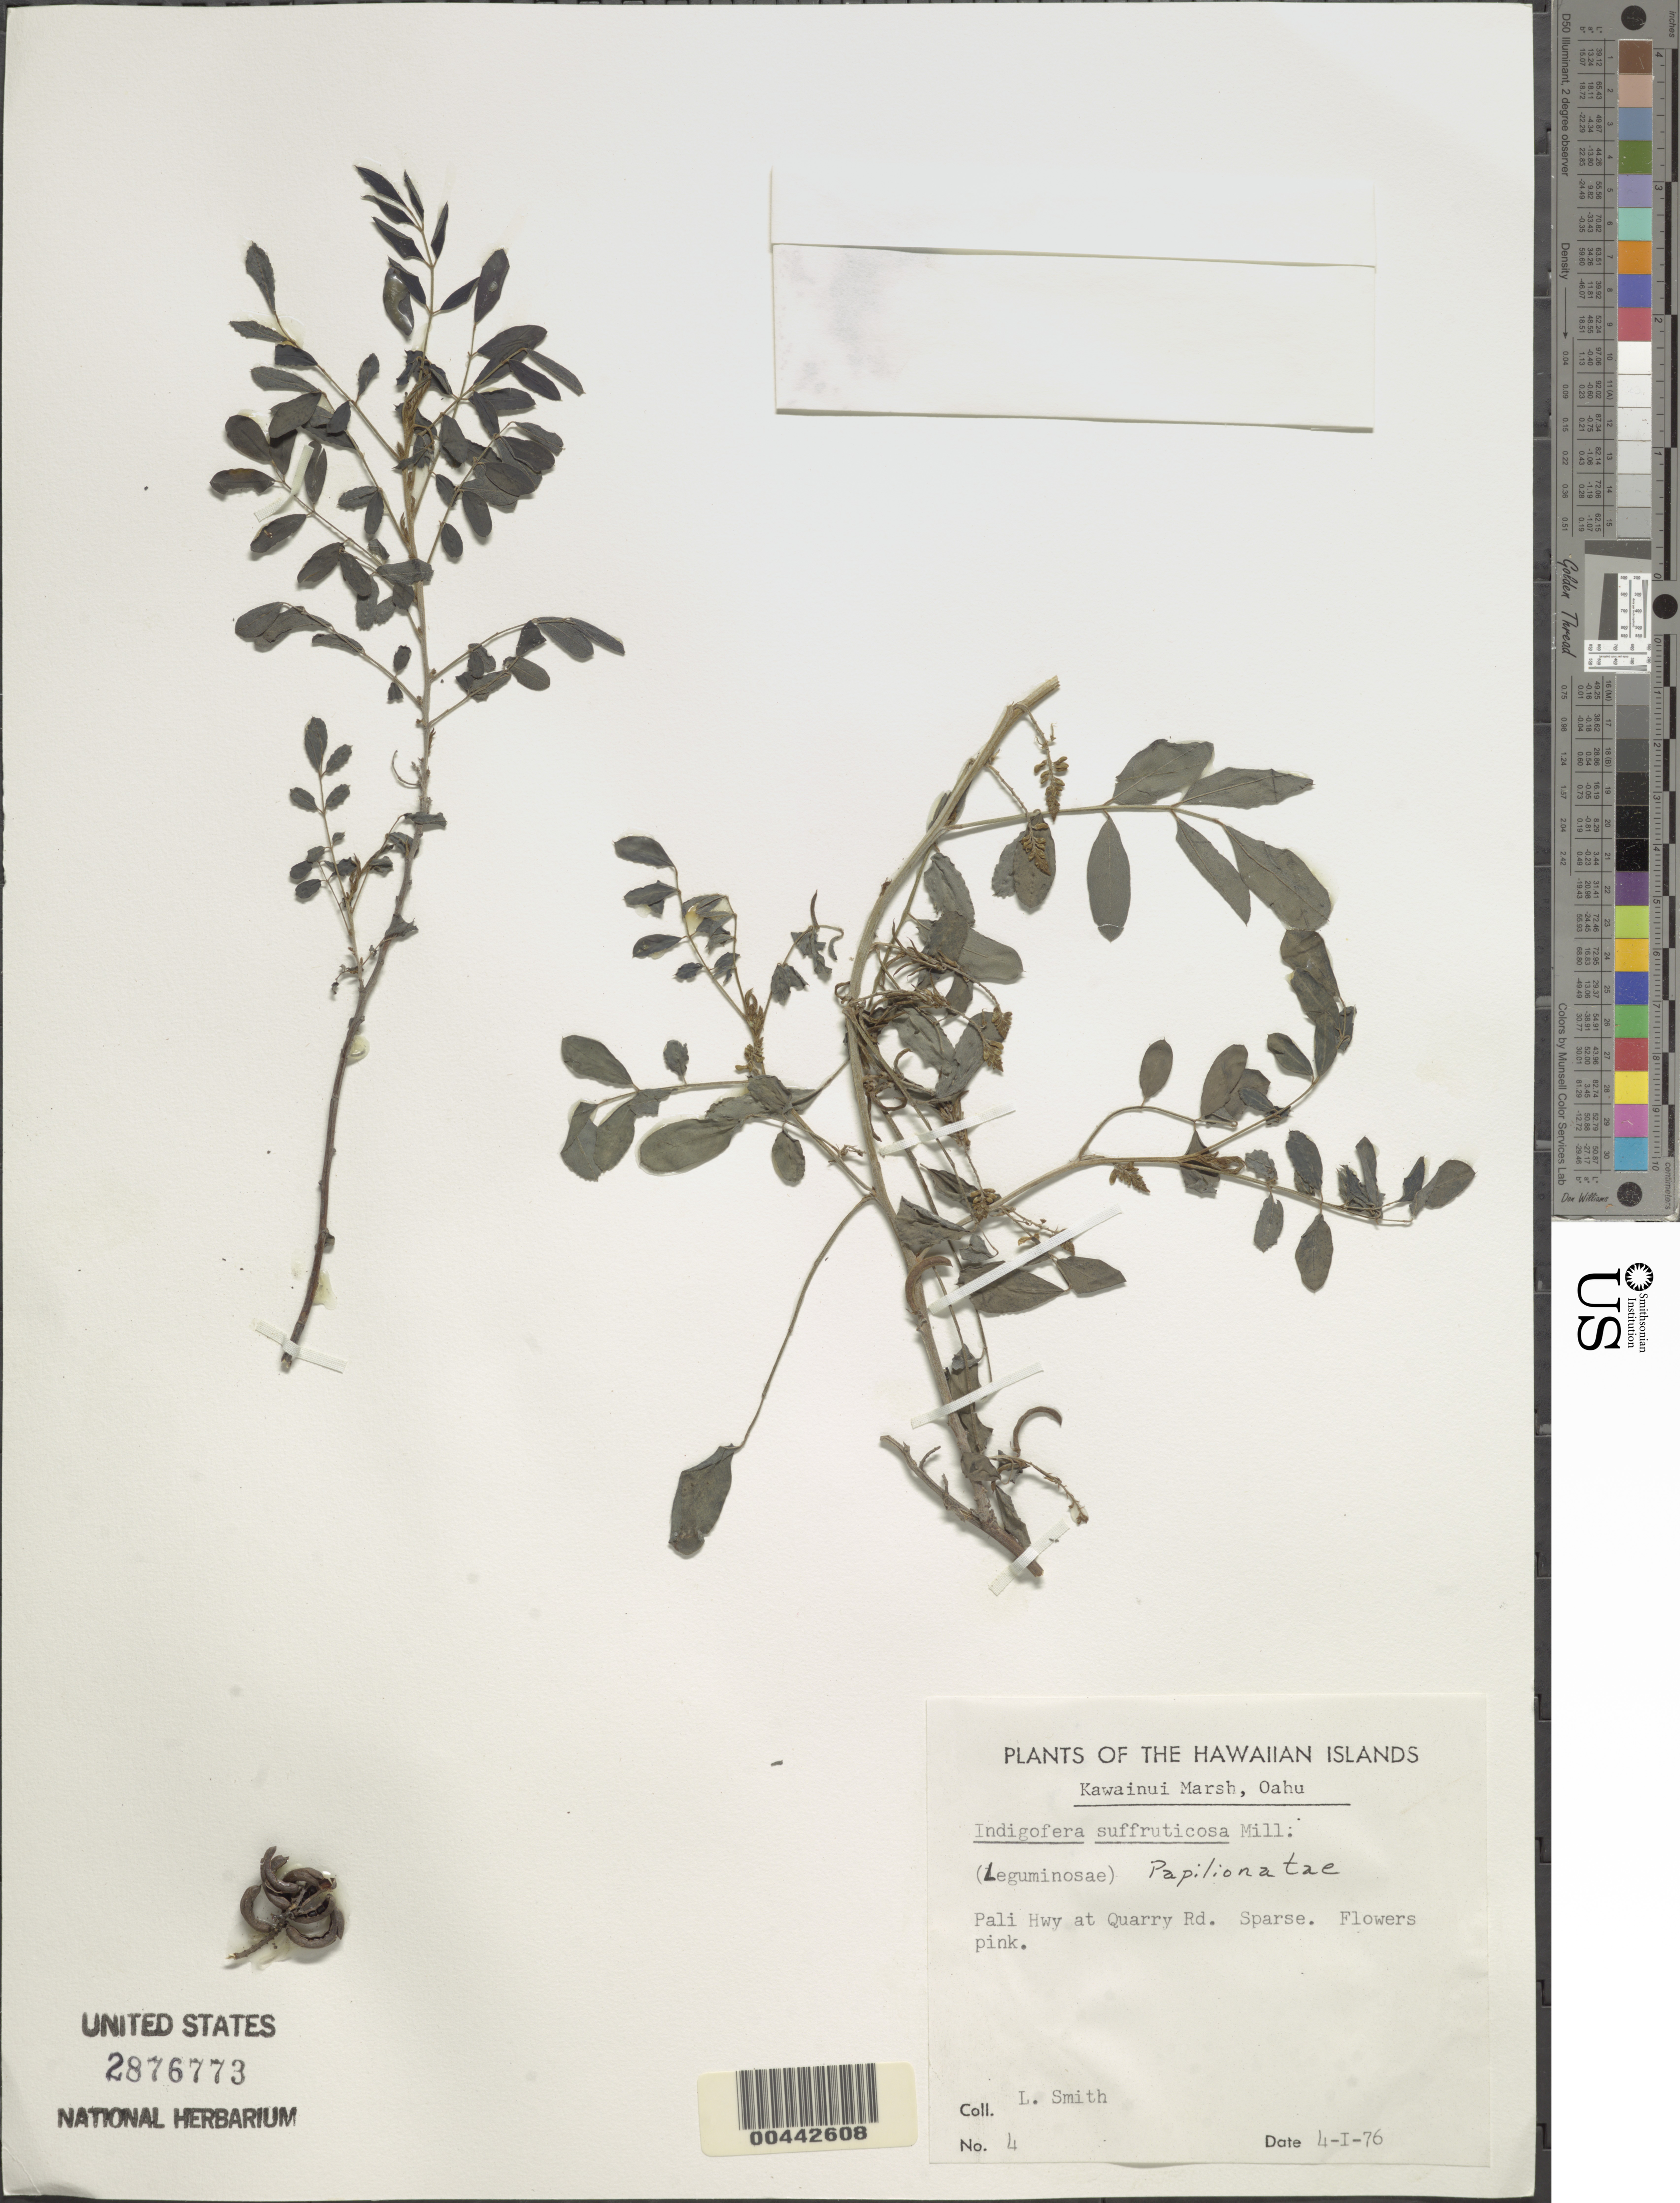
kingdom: Plantae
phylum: Tracheophyta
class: Magnoliopsida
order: Fabales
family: Fabaceae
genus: Indigofera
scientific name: Indigofera suffruticosa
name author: Mill.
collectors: L. Smith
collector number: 4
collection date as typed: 4 Jan 1976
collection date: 1976-01-04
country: United States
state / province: Hawaii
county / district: Honolulu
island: Oahu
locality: Kawainui Marsh, Pali Hwy at Quarry Rd.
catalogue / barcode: US 2876773